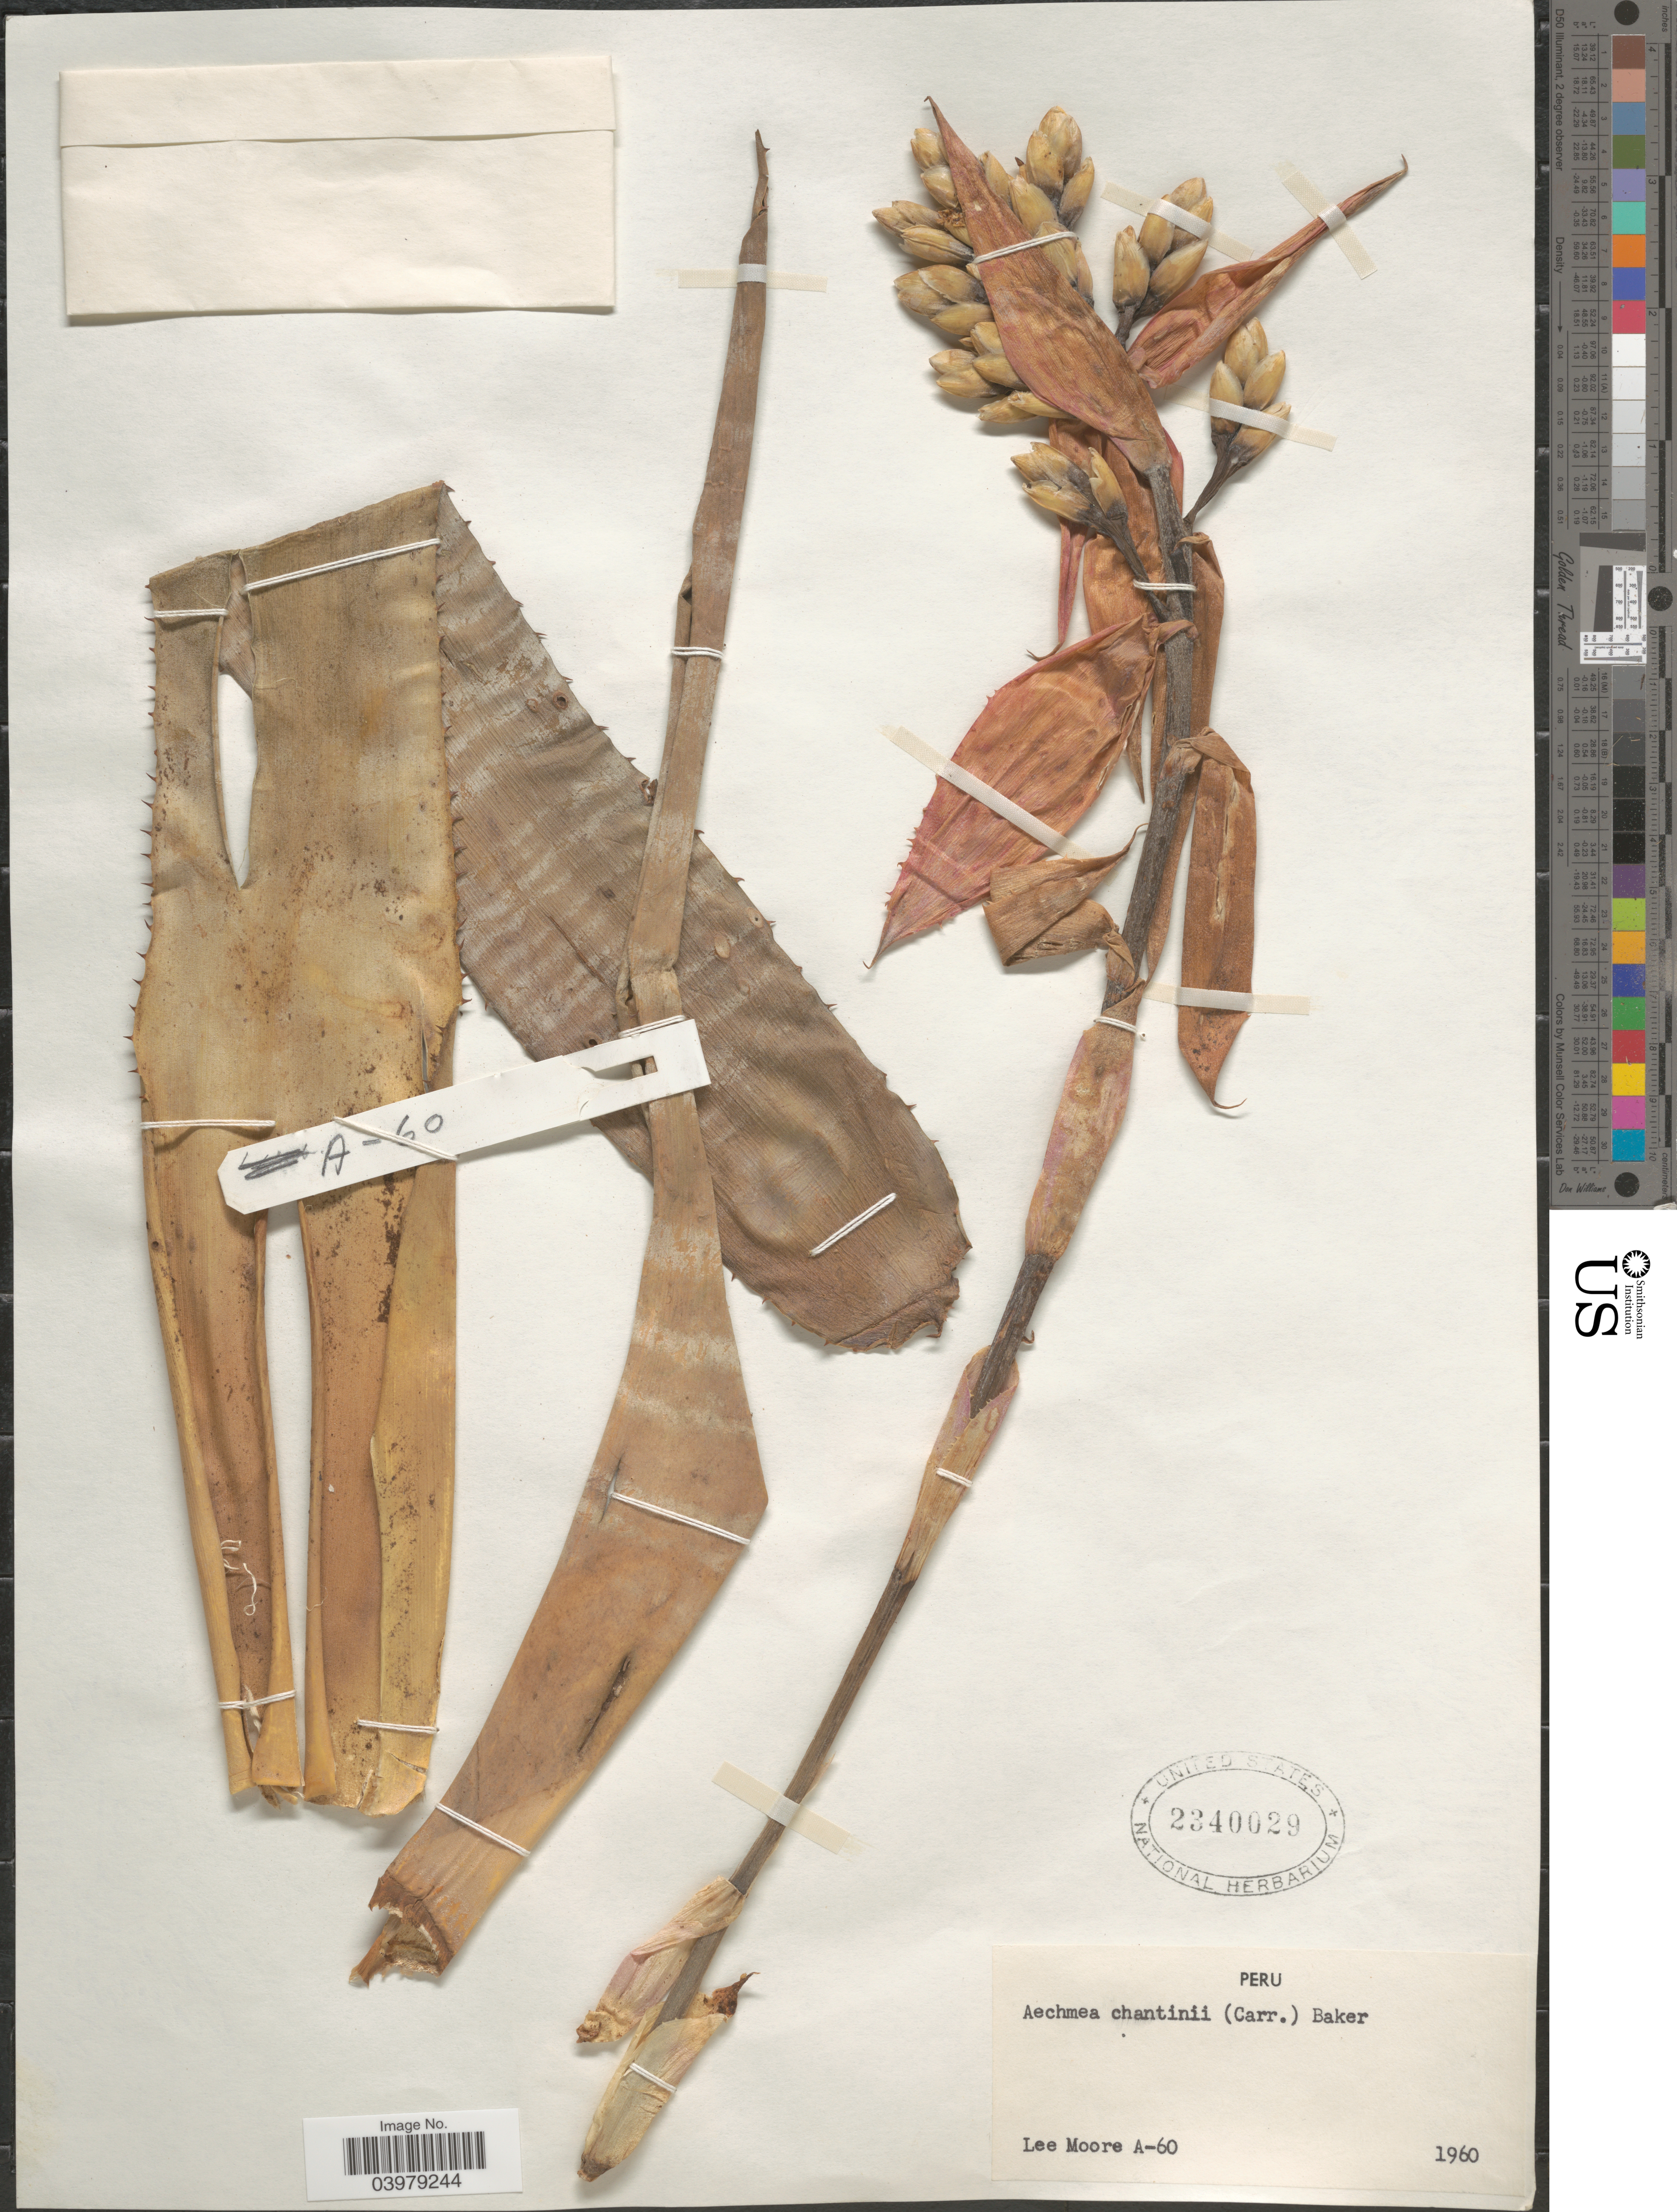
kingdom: Plantae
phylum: Tracheophyta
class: Liliopsida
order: Poales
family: Bromeliaceae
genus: Aechmea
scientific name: Aechmea chantinii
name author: (Carrière) Baker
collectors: L. Moore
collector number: A-60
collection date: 1960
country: Peru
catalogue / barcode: US 2340029